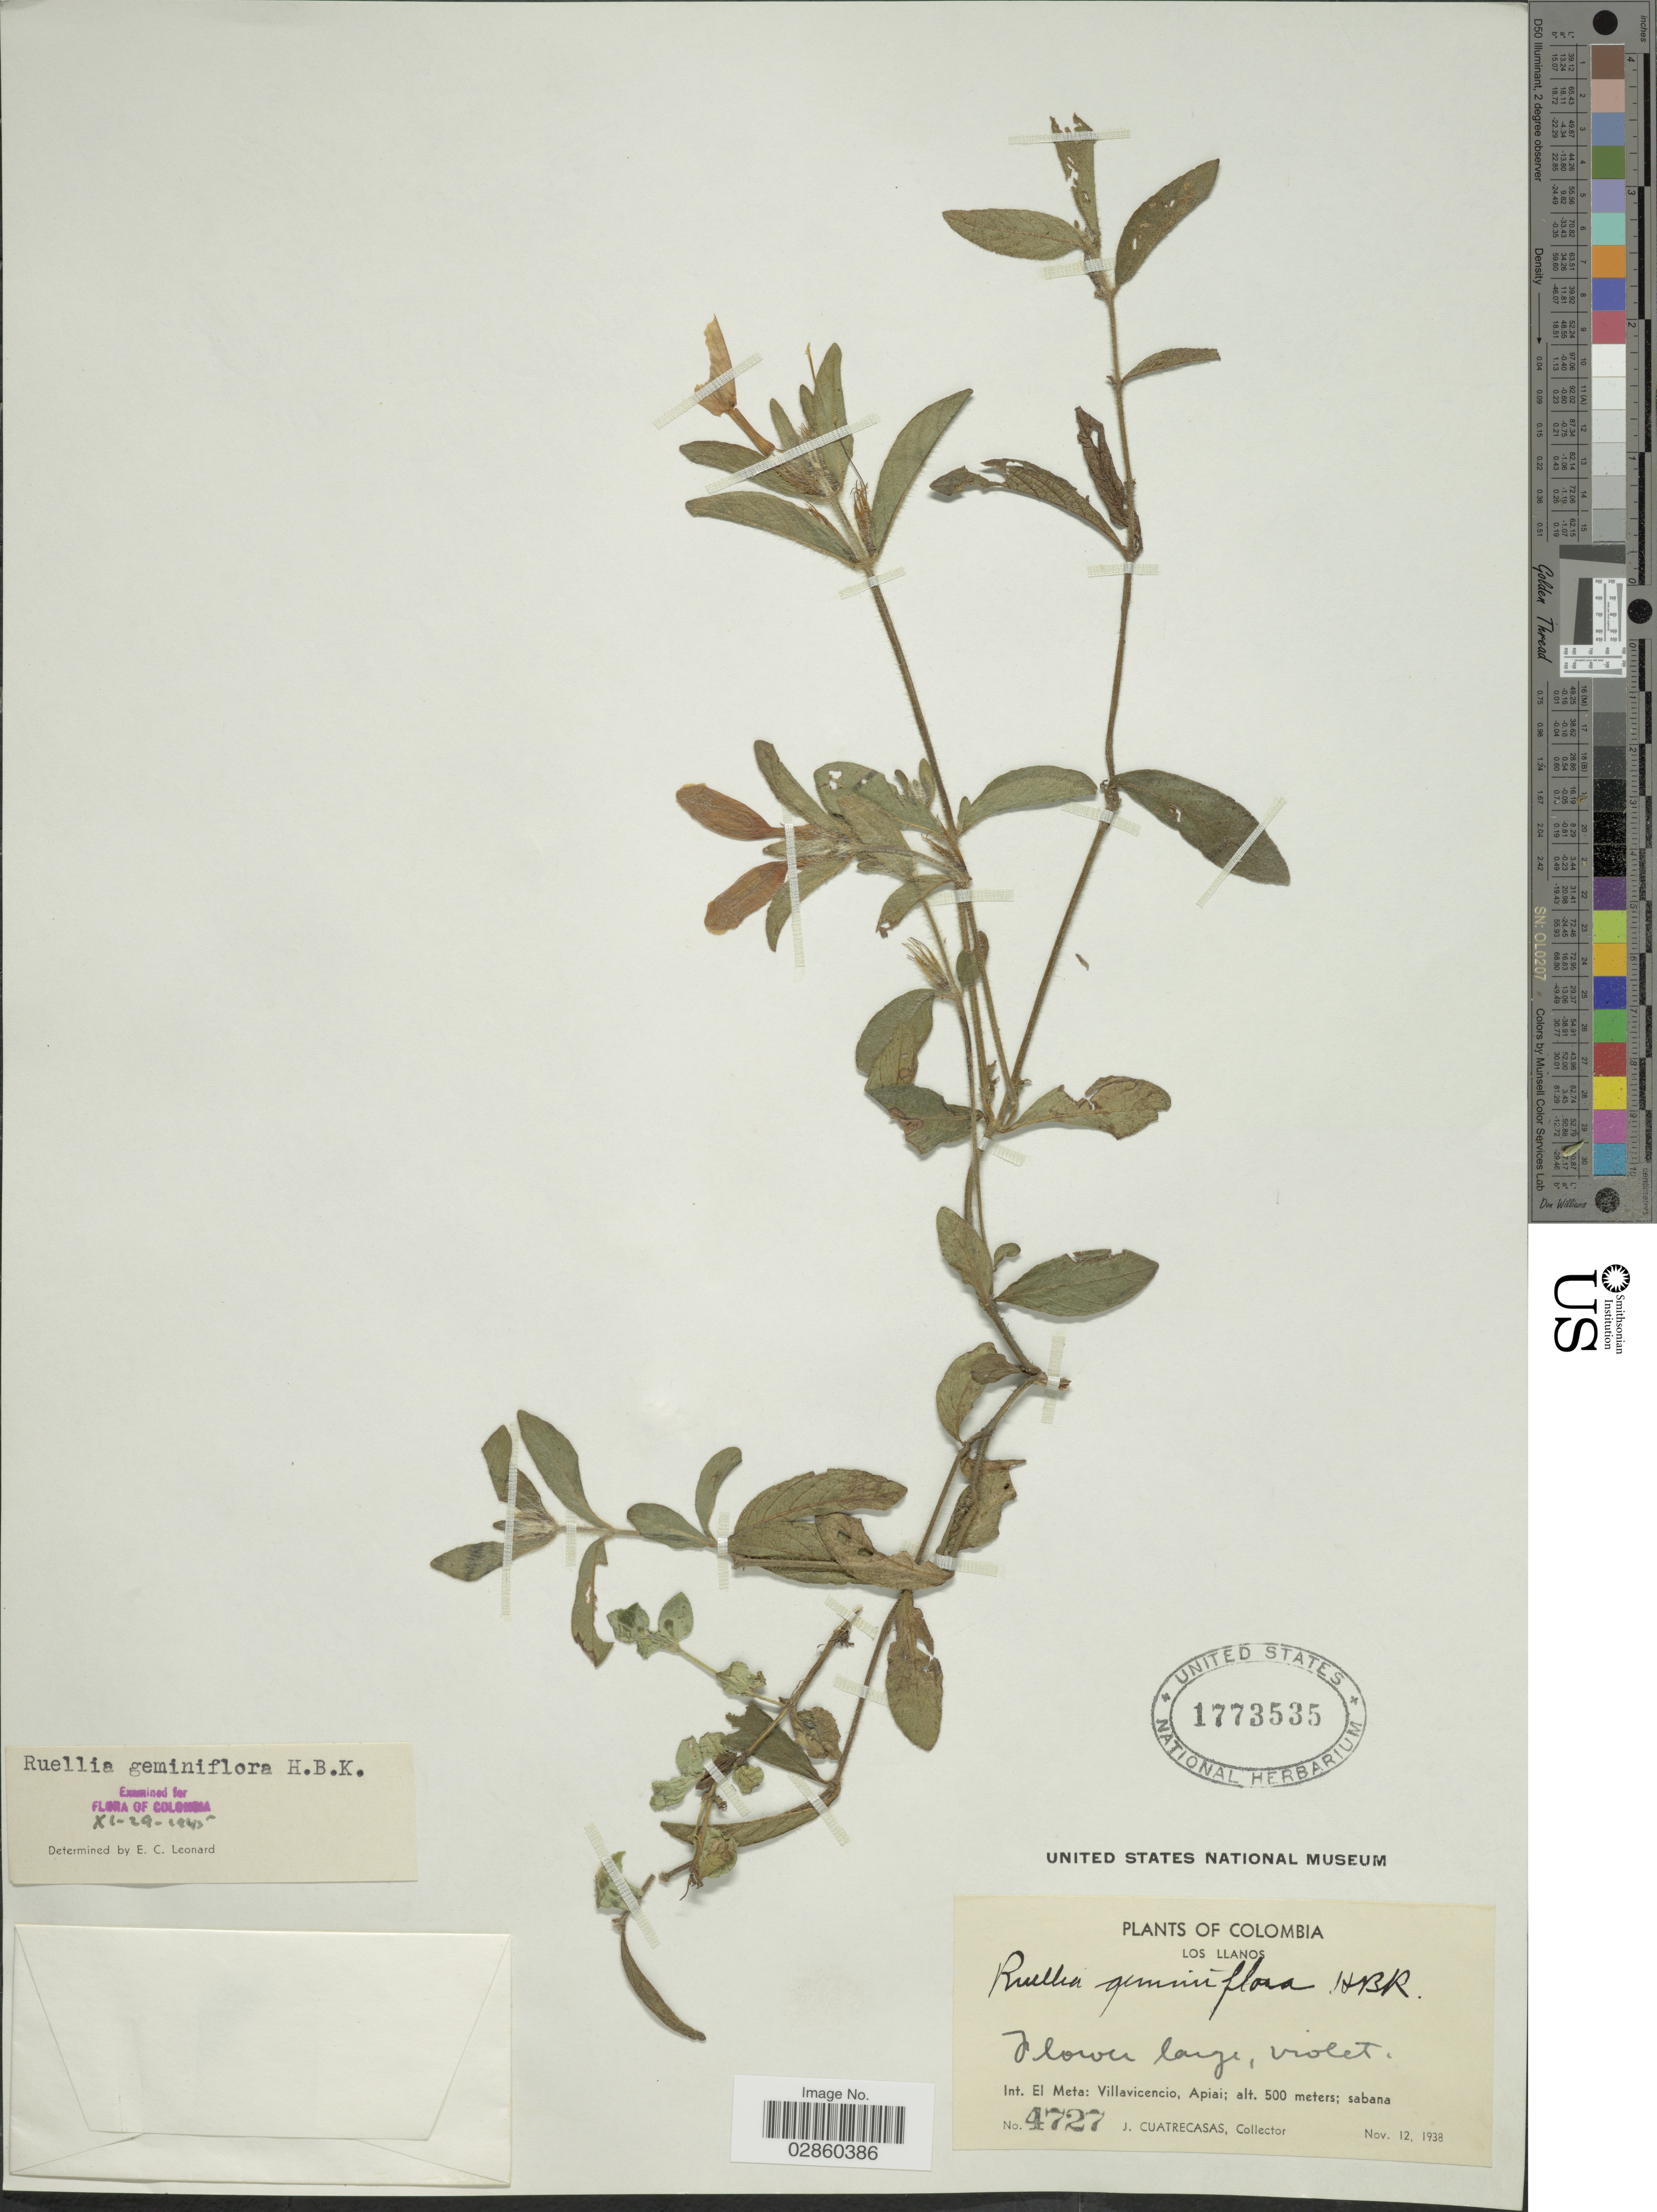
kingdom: Plantae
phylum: Tracheophyta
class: Magnoliopsida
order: Lamiales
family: Acanthaceae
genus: Ruellia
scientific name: Ruellia geminiflora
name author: Kunth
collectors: J. Cuatrecasas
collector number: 4727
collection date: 1938-11-12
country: Colombia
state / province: Meta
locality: Los Llanos. Int. El Meta: Villavicencio, Apiai.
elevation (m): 500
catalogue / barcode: US 1773535